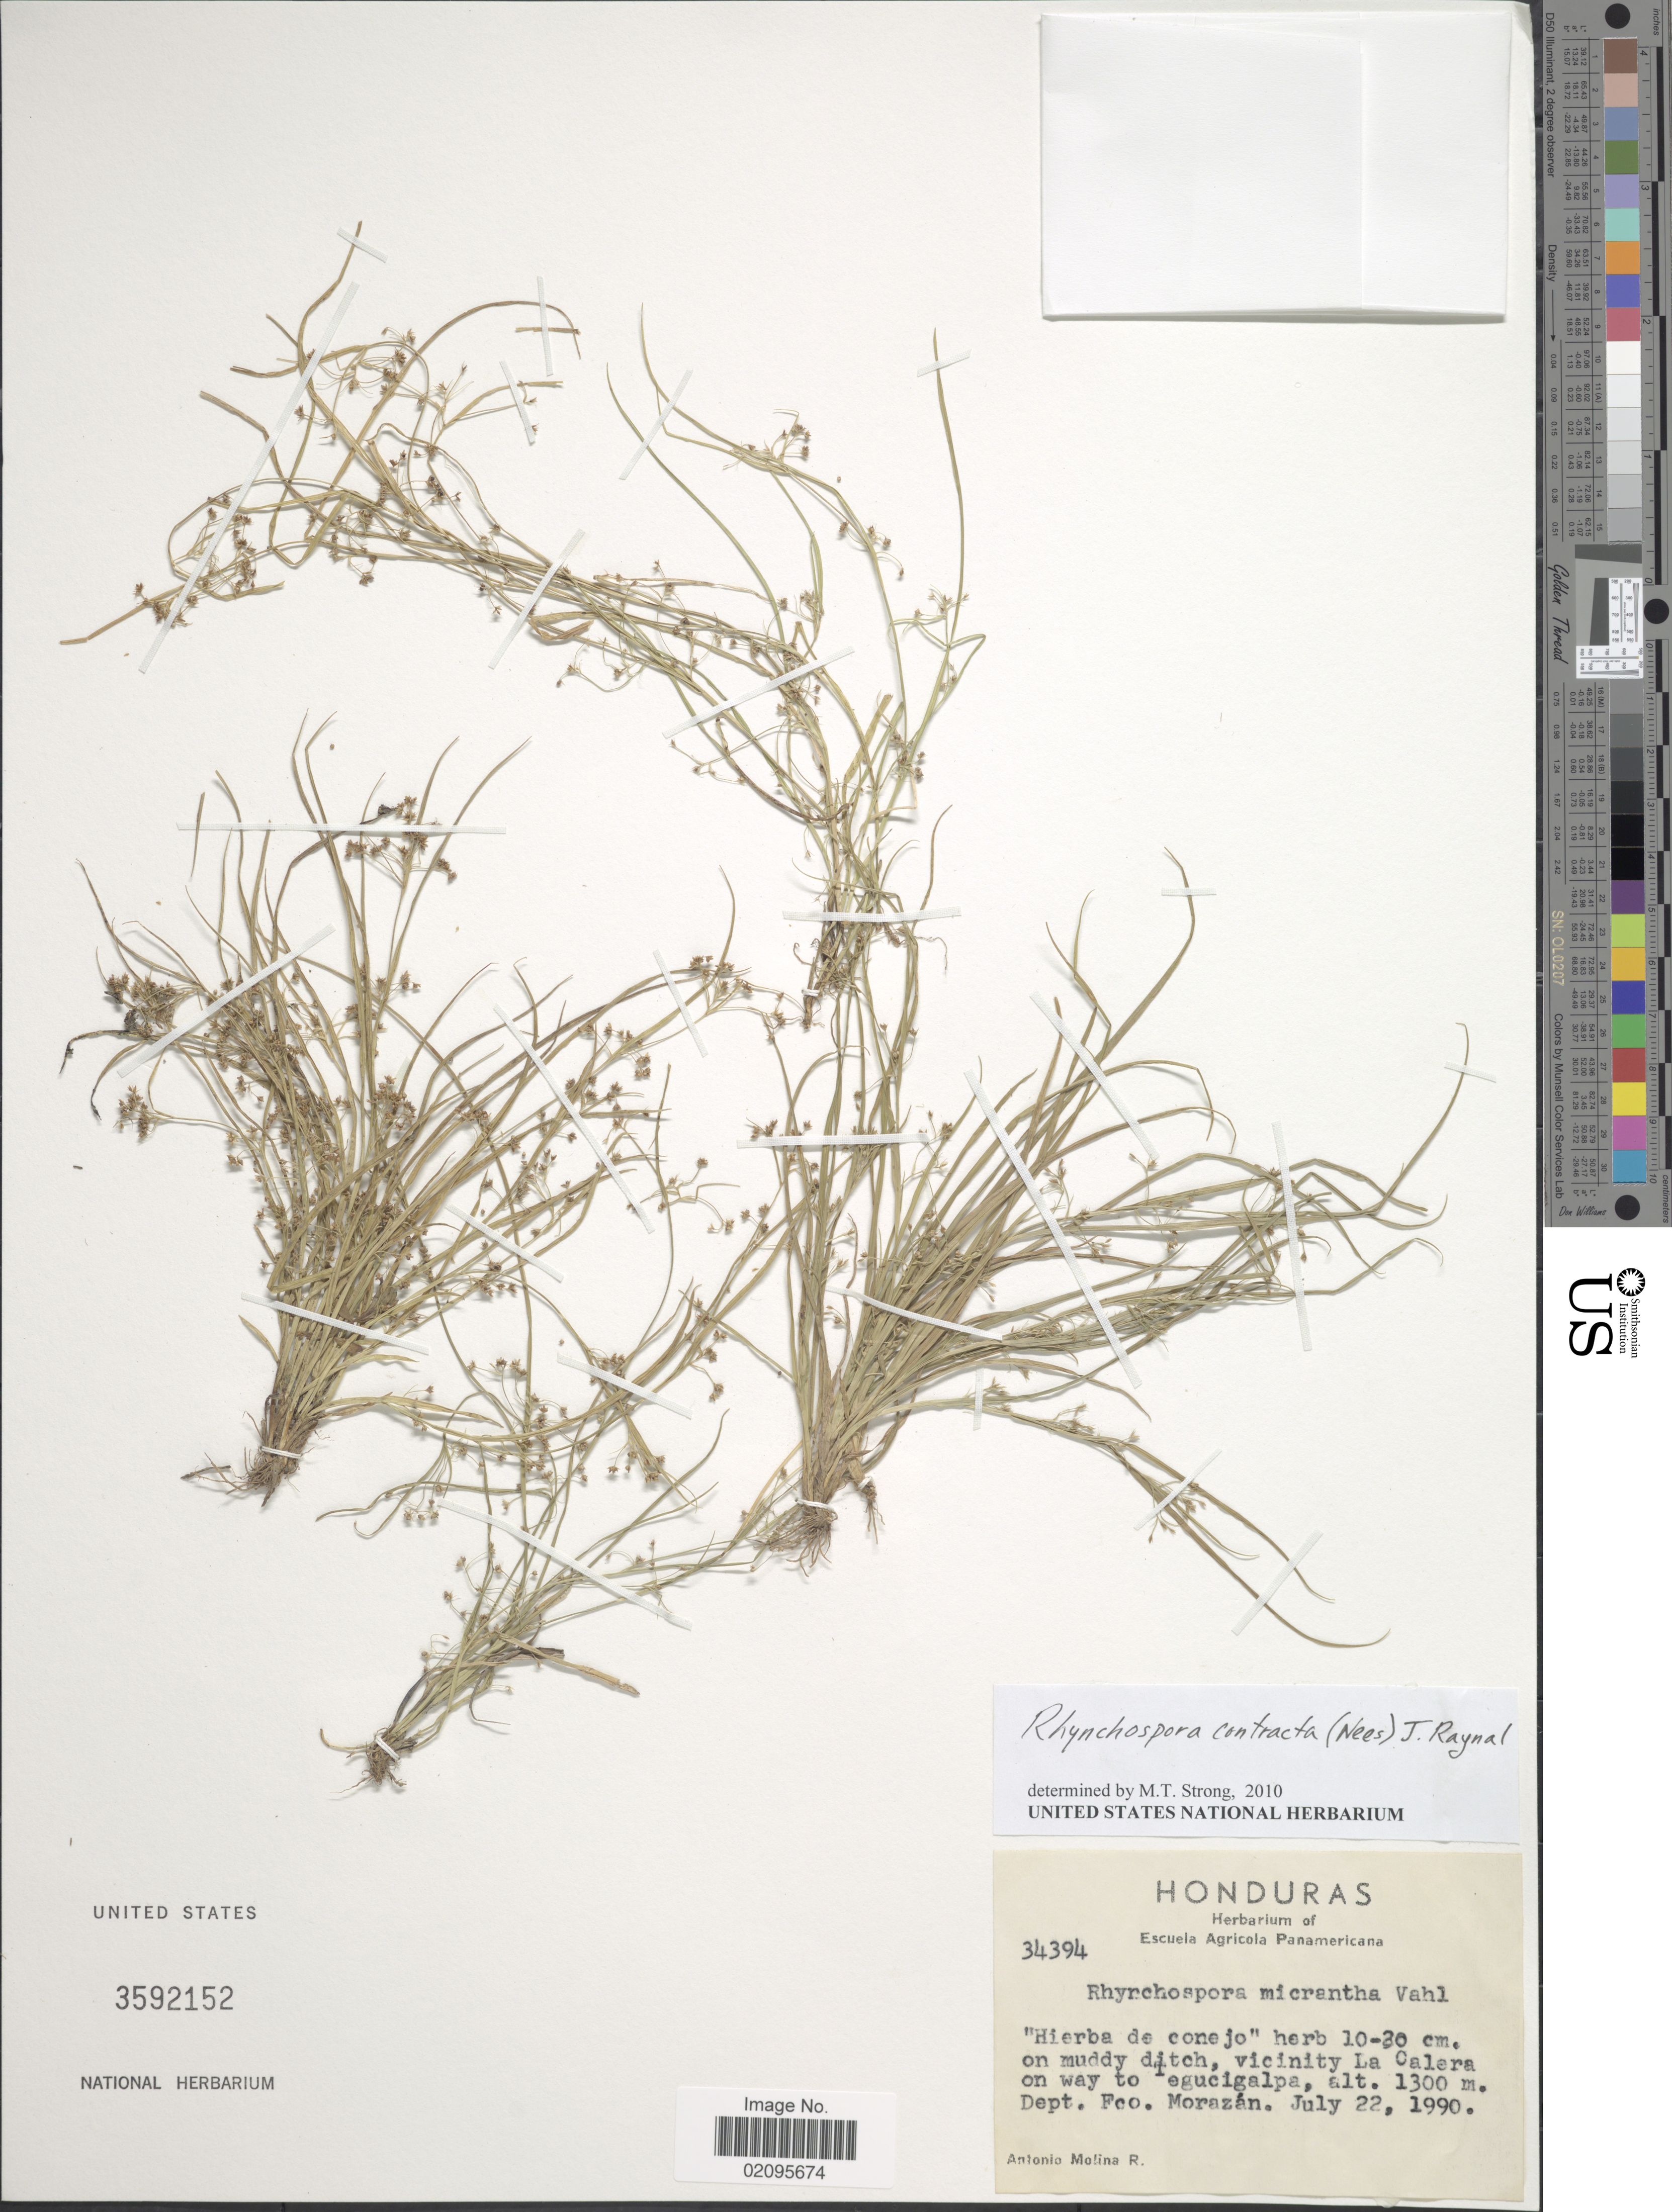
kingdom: Plantae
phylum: Tracheophyta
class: Liliopsida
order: Poales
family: Cyperaceae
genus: Rhynchospora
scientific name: Rhynchospora contracta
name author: (Nees) J. Raynal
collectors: A. Molina R.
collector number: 34394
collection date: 1990-07-22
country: Honduras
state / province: Fco. Morazán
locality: On muddy ditch, vicinity of La Calera on way to Tegucigalpa.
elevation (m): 1300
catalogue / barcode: US 3592152